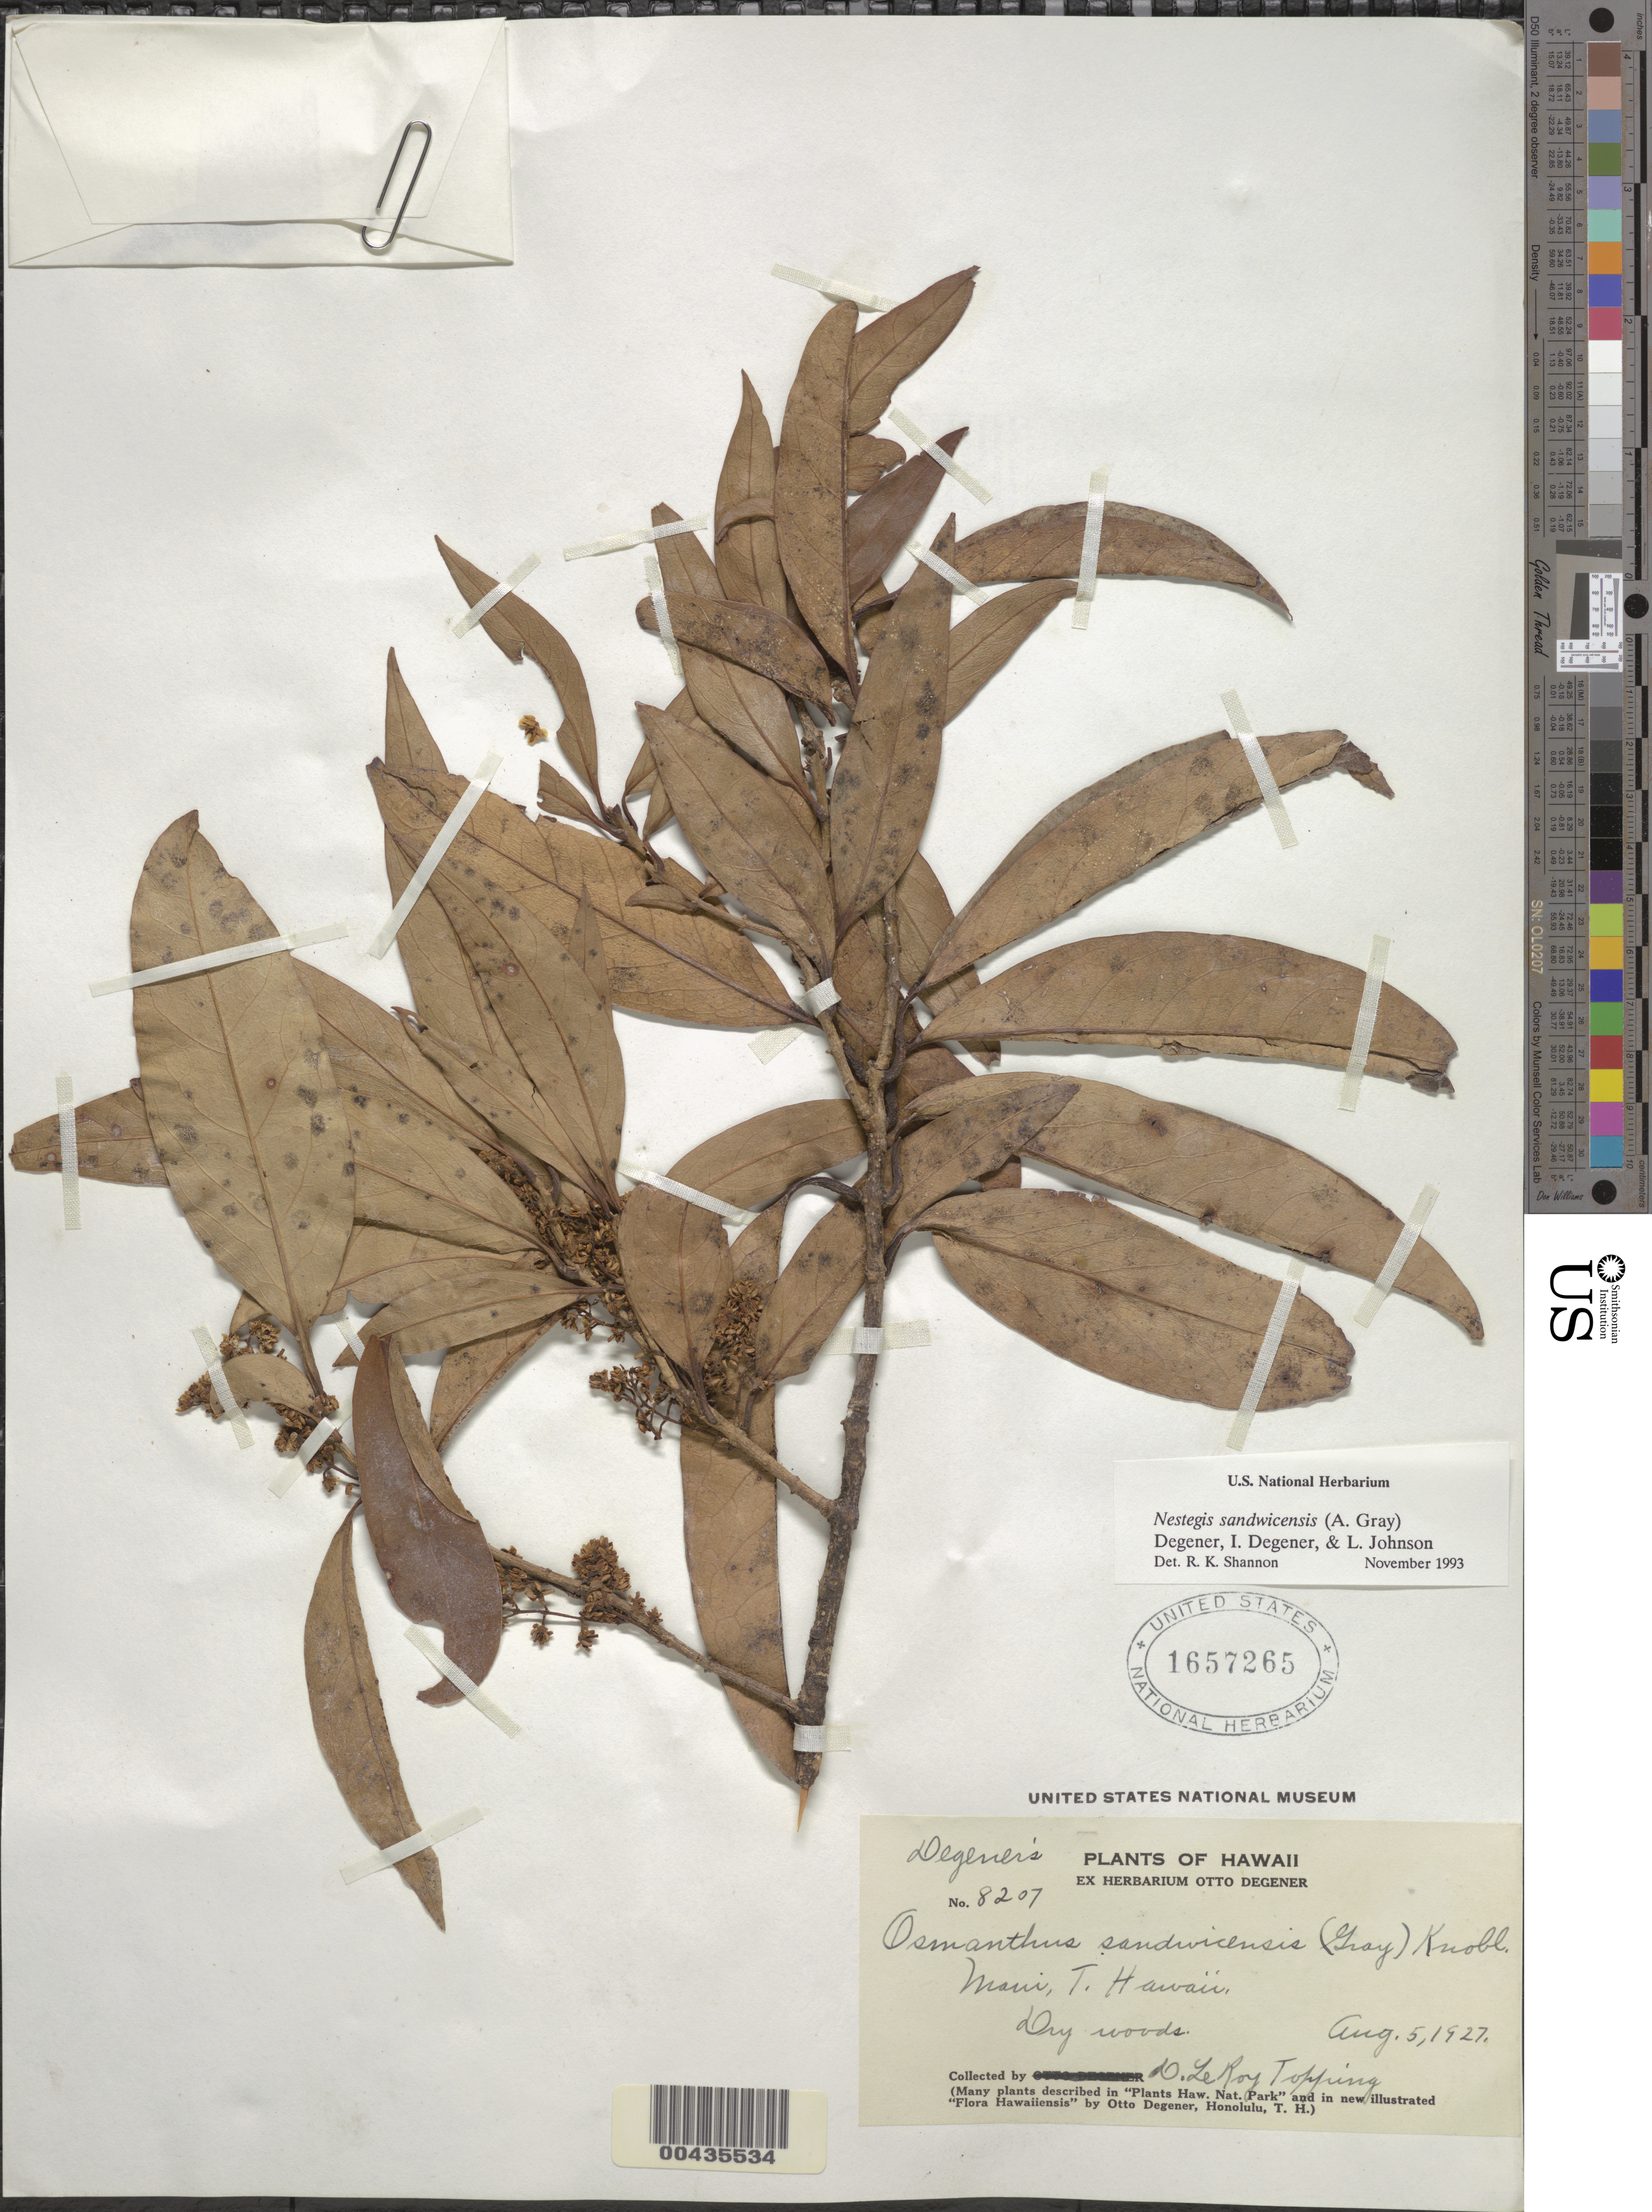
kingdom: Plantae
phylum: Tracheophyta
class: Magnoliopsida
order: Lamiales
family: Oleaceae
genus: Notelaea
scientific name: Notelaea sandwicensis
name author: (A. Gray) Hong-Wa & Besnard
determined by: Wagner, W. L., (BOT), Smithsonian Institution - National Museum of Natural History (UNITED STATES)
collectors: D. L. Topping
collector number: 8207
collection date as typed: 5 Aug 1927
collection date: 1927-08-05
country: United States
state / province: Hawaii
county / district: Maui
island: Maui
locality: Maui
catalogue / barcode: US 1657265